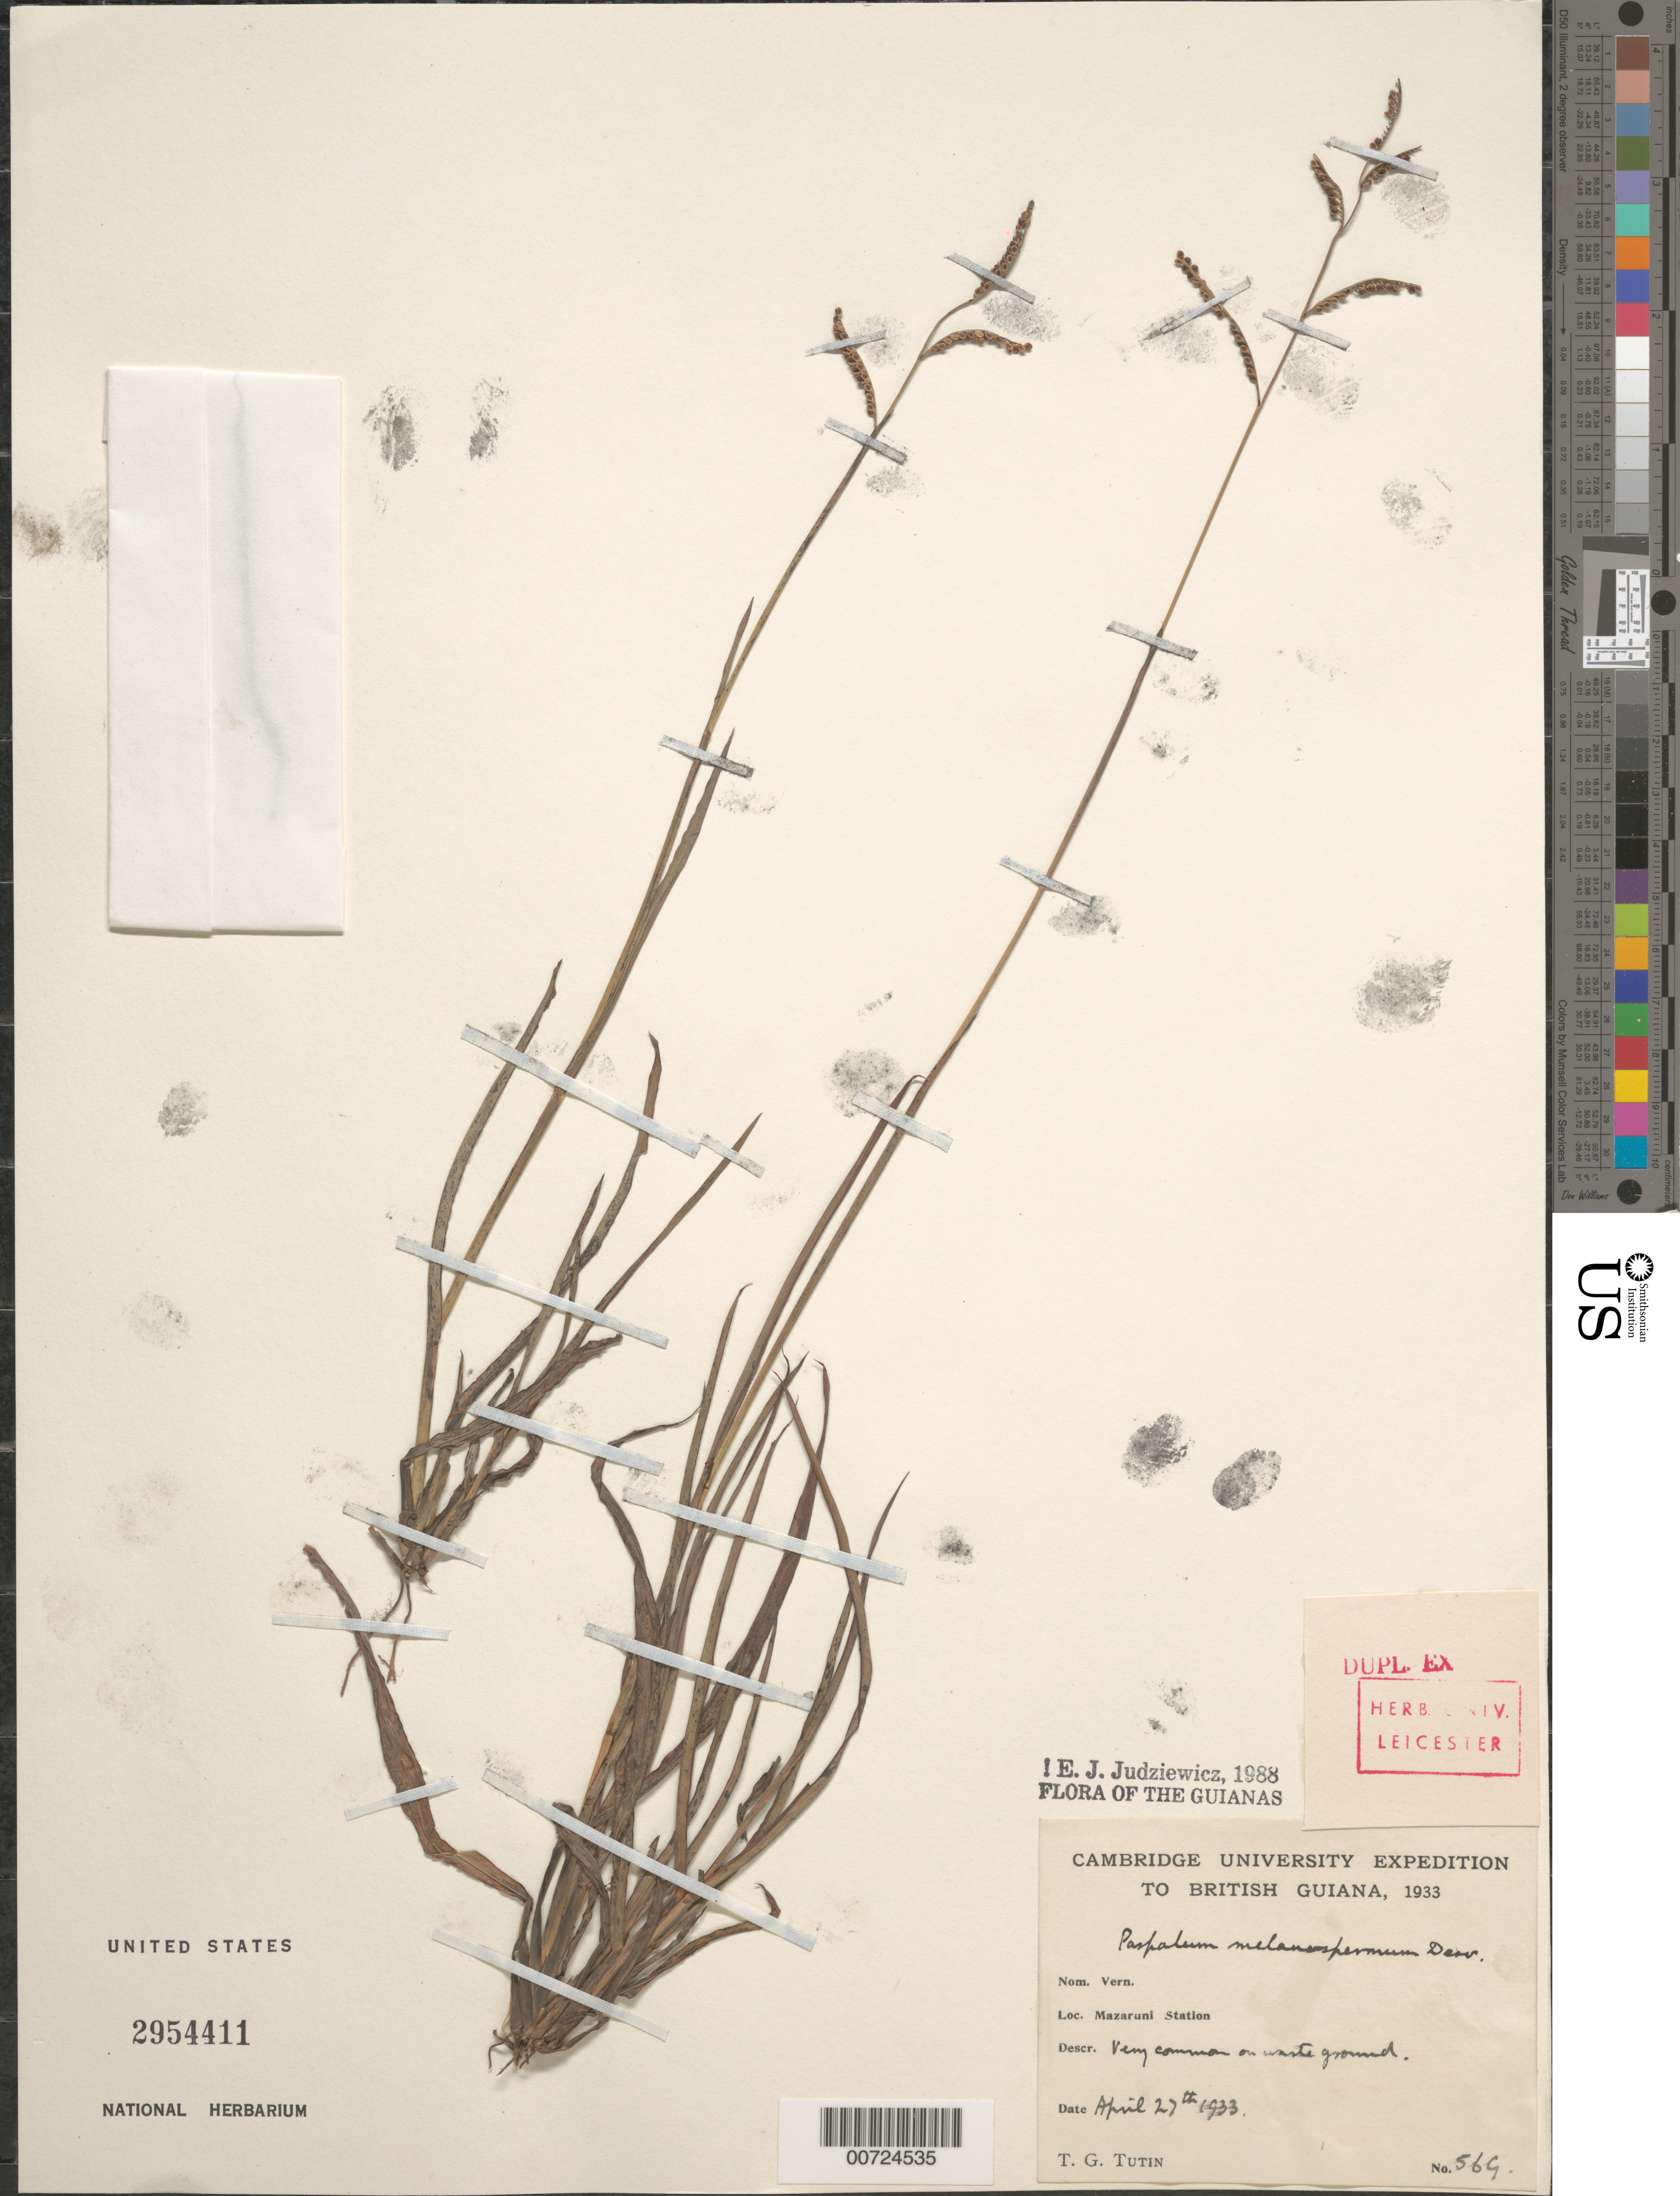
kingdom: Plantae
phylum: Tracheophyta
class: Liliopsida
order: Poales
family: Poaceae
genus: Paspalum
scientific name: Paspalum melanospermum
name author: Desv. ex Poir.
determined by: Judziewicz, E. J.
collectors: T. G. Tutin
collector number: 569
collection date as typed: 27-Aug-33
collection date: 1933-08-27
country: Guyana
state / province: Cuyuni-Mazaruni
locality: Mazaruni Station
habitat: Waste ground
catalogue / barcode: US 2954411